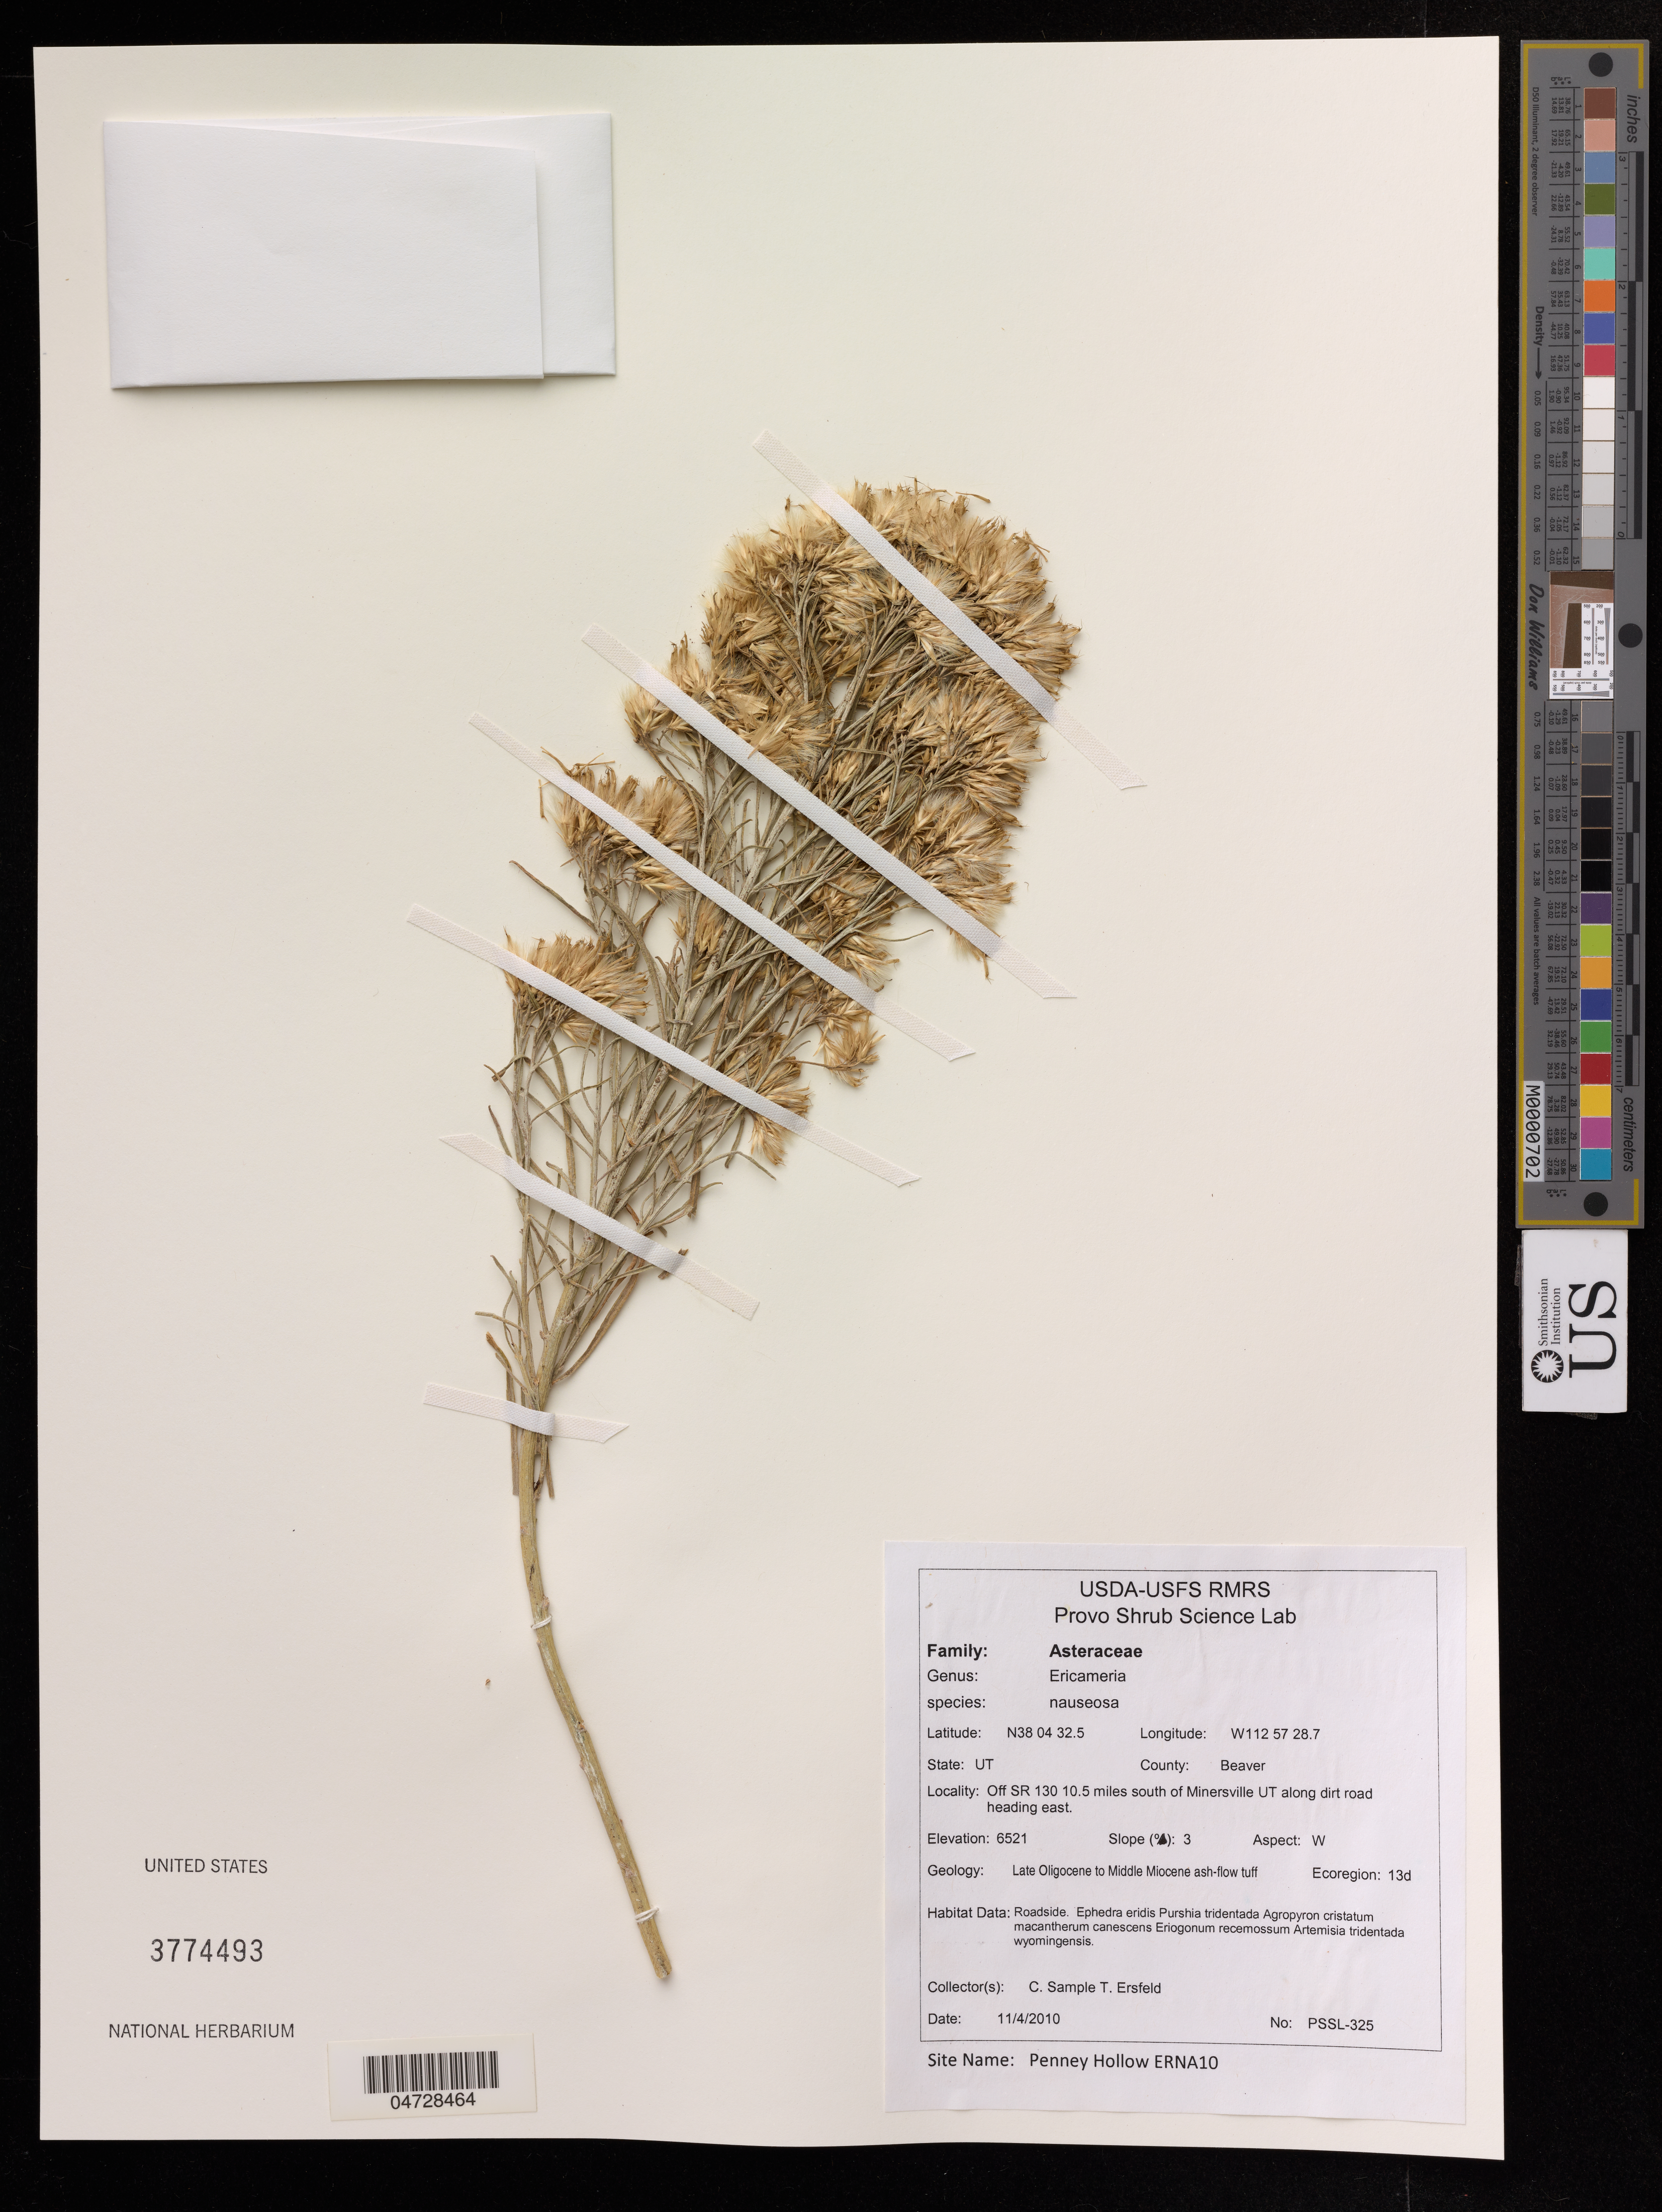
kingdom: Plantae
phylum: Tracheophyta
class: Magnoliopsida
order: Asterales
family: Asteraceae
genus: Ericameria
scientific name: Ericameria nauseosa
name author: (Pall. ex Pursh) G.L. Nesom & G.I. Baird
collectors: C. Sample & T. Ersfeld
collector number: PSSL-325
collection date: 2010-04-11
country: United States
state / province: Utah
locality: Beaver. Off SR 130 10.5 miles South of Minersville UT along dirt road heading east.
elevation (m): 1988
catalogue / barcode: US 3774493